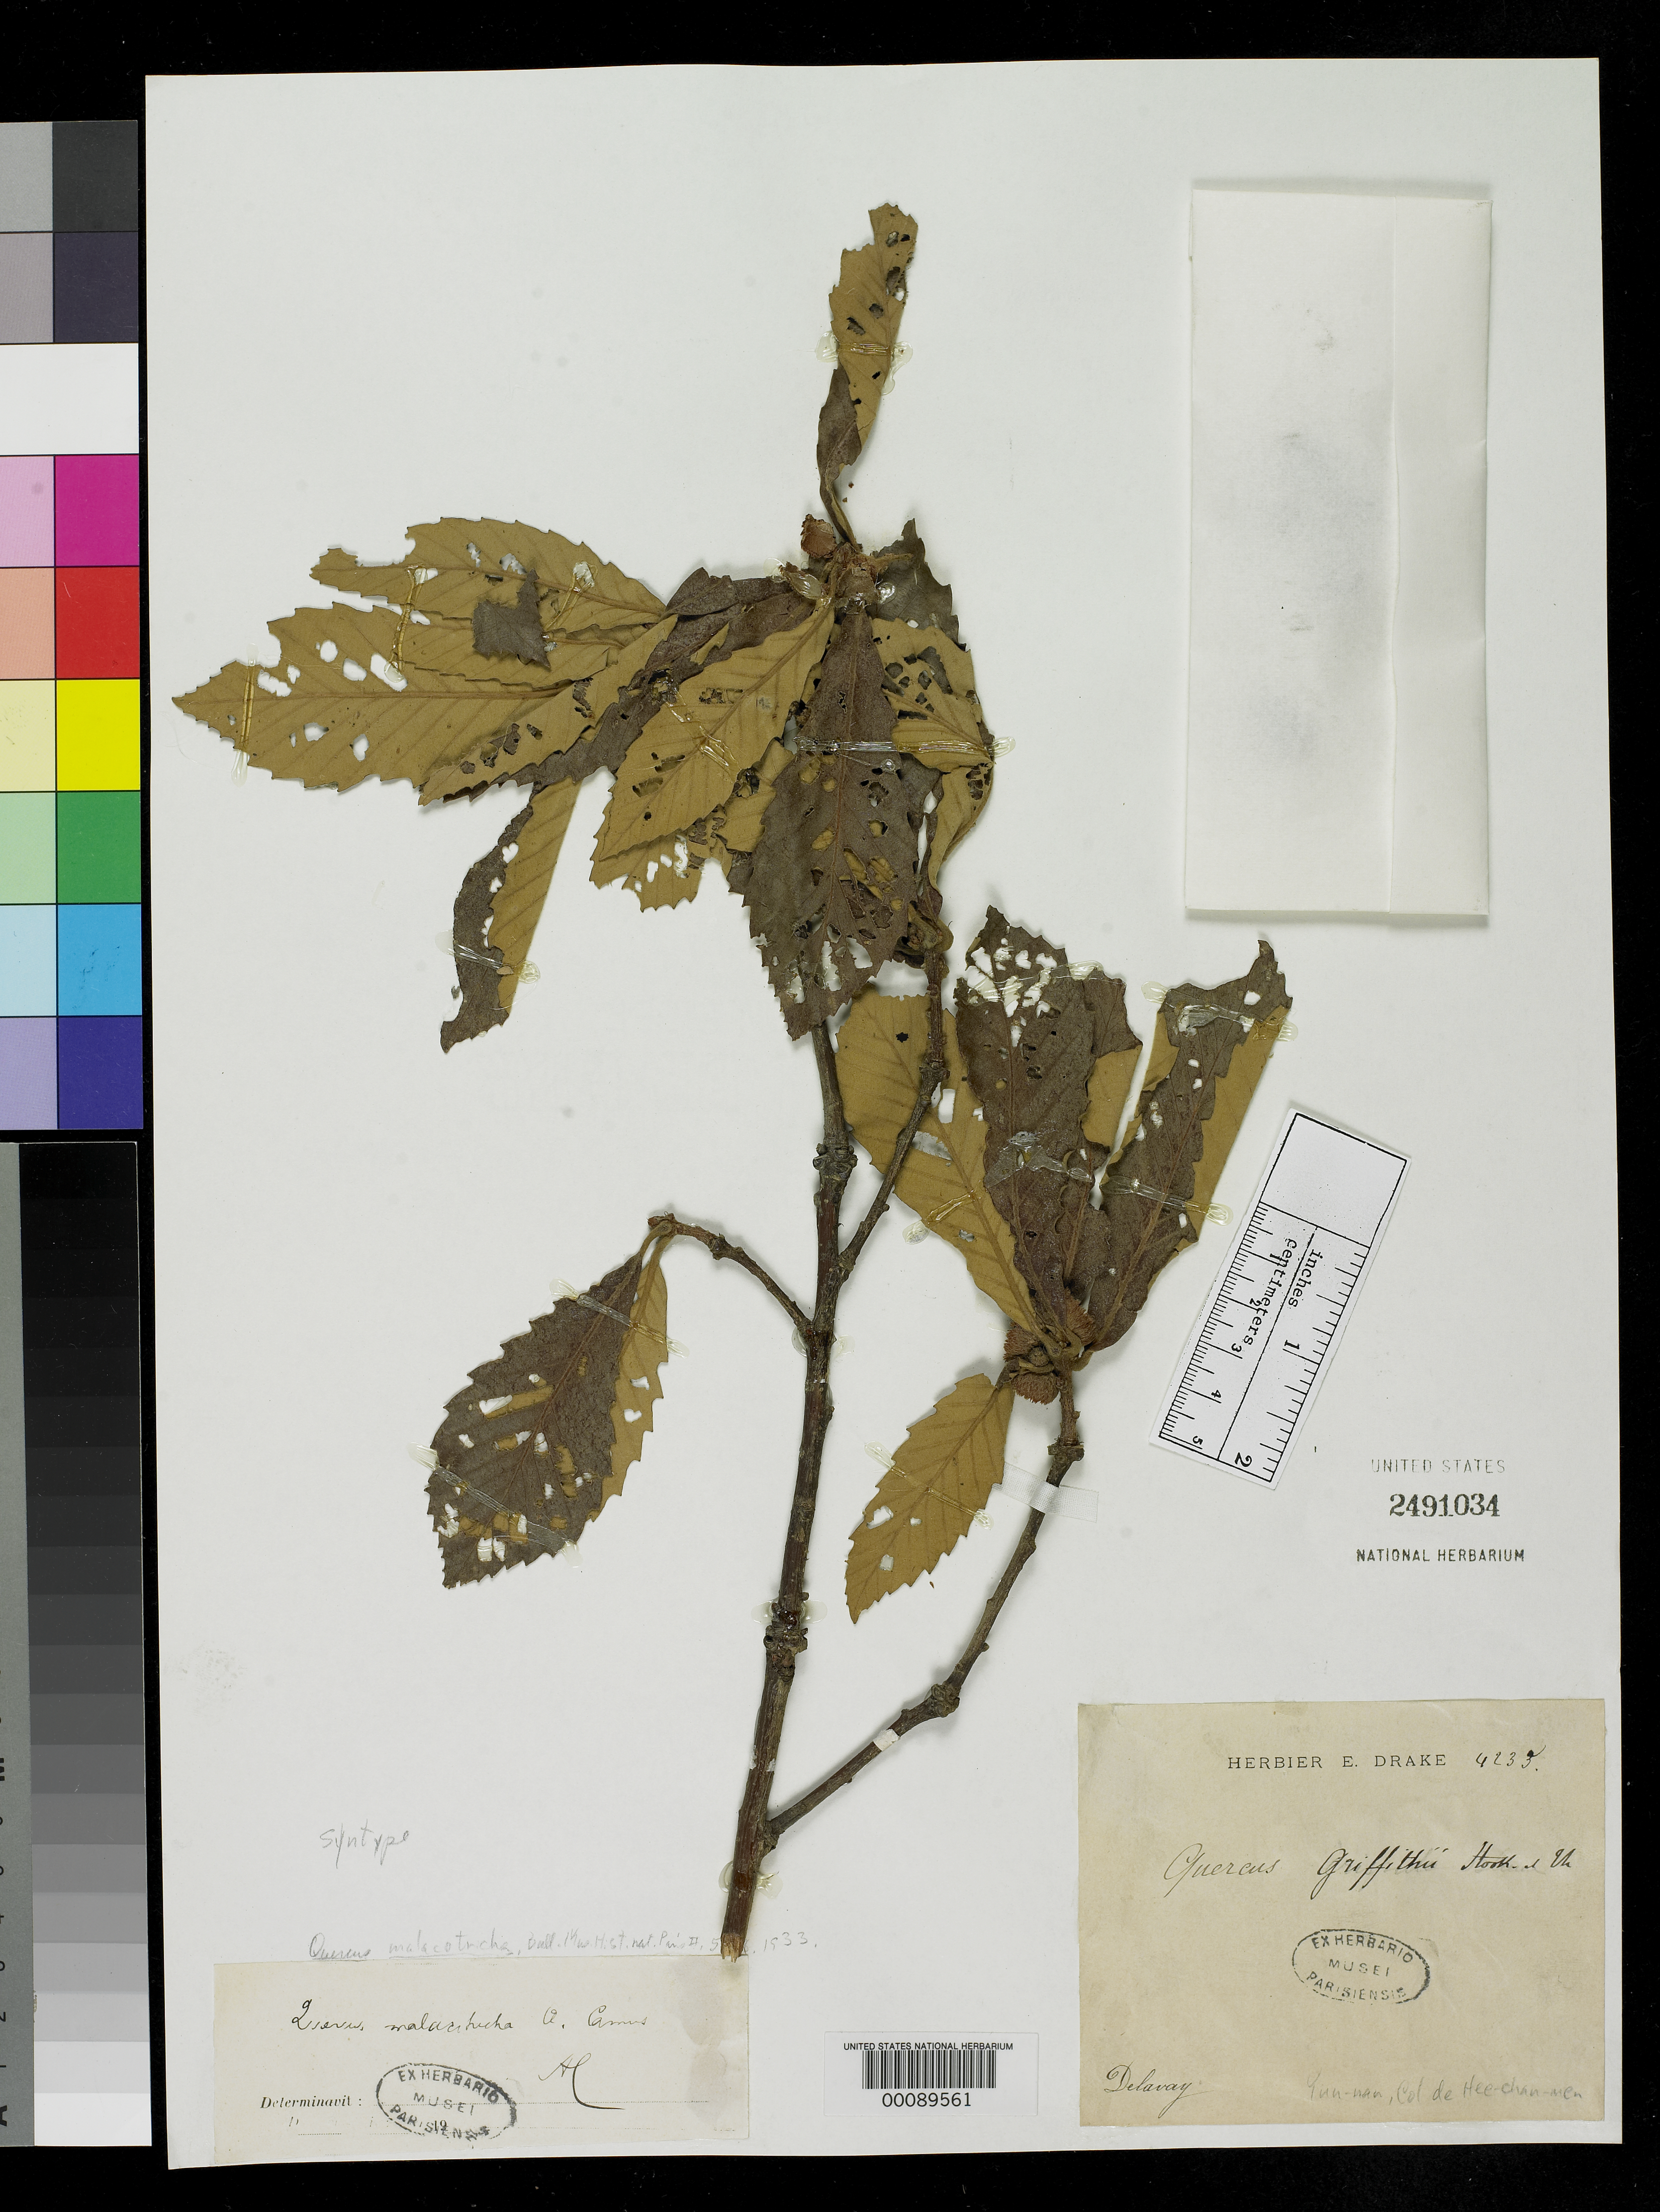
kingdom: Plantae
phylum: Tracheophyta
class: Magnoliopsida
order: Fagales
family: Fagaceae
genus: Quercus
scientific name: Quercus malacotricha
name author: A. Camus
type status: Syntype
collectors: P. Delavay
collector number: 4235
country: China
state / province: Yunnan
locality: Col de Hee-chan-men.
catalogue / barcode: US 2491034